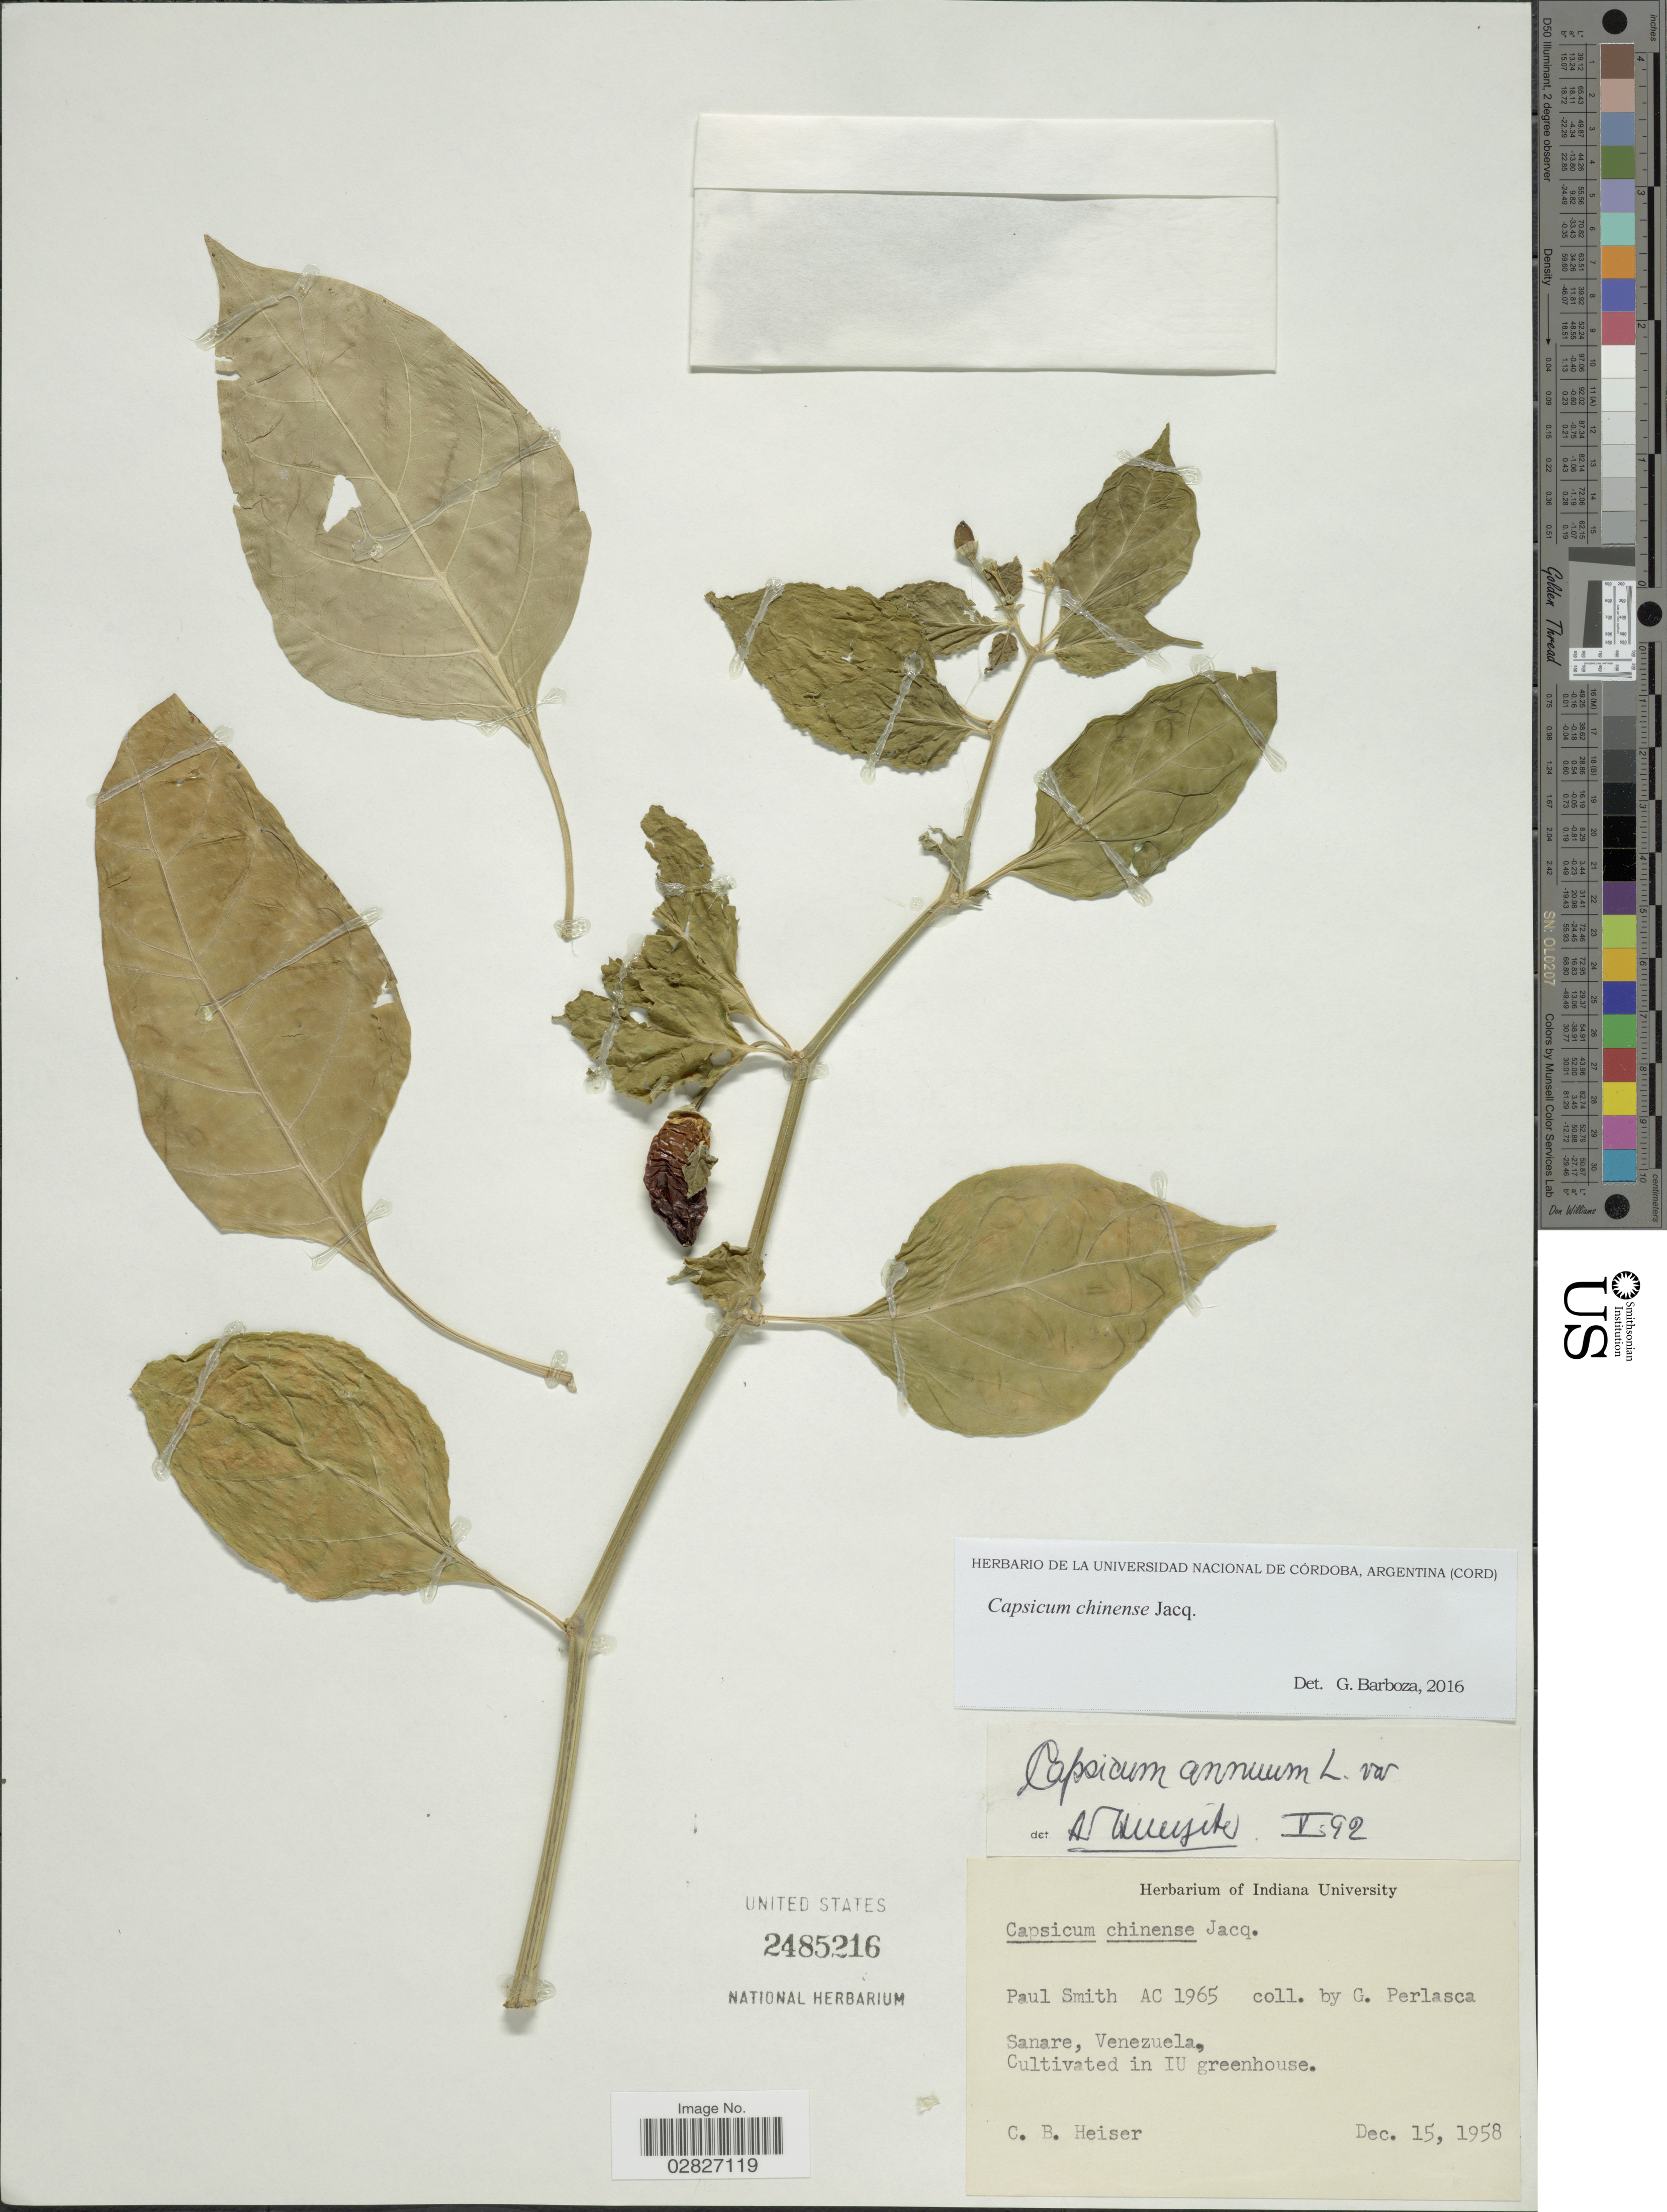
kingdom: Plantae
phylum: Tracheophyta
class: Magnoliopsida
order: Solanales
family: Solanaceae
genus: Capsicum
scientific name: Capsicum chinense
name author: Jacq.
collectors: G. Perlasca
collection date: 1958-12-15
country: Venezuela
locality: Sanare, Cultivated in IU greenhouse.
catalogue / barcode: US 2485216